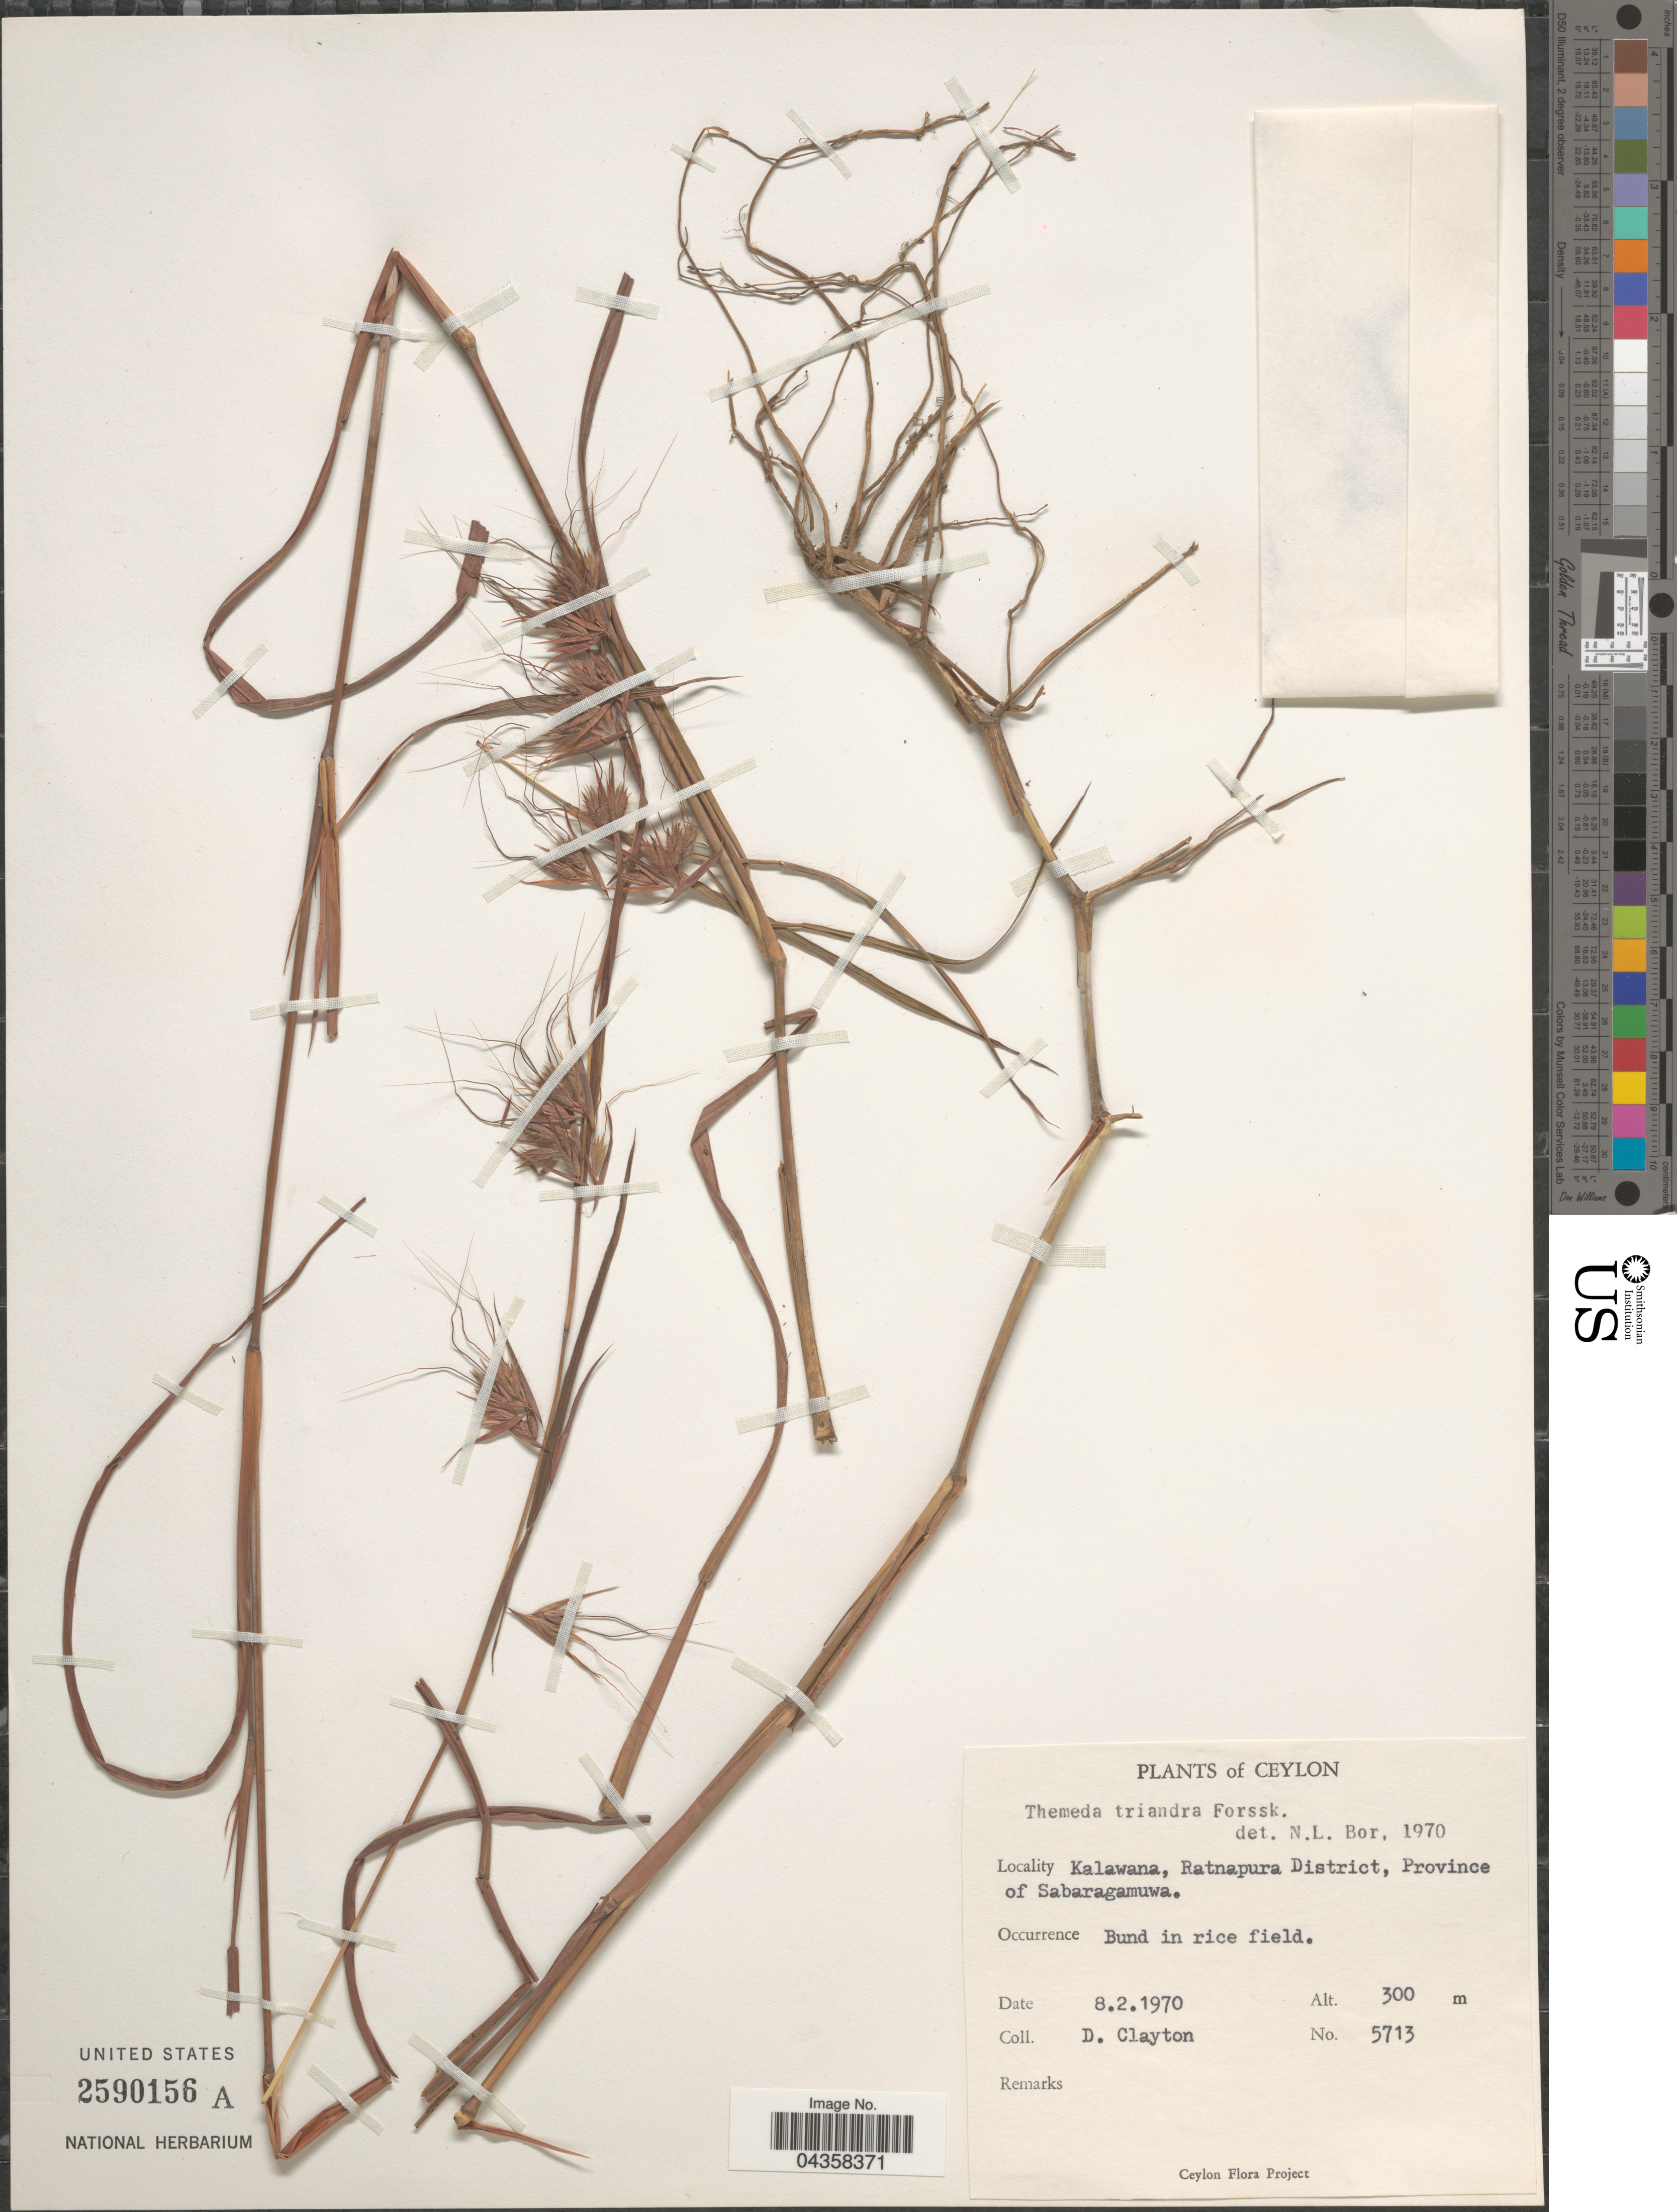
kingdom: Plantae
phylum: Tracheophyta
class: Liliopsida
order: Poales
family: Poaceae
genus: Themeda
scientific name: Themeda triandra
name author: Forssk.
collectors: D. Clayton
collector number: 5713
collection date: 1970-02-08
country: Sri Lanka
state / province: Sabaragamuwa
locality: Ceylon. Kalawana, Ratnapura District, Province of Sabaragamuwa.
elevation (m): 300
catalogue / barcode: US 2590156A